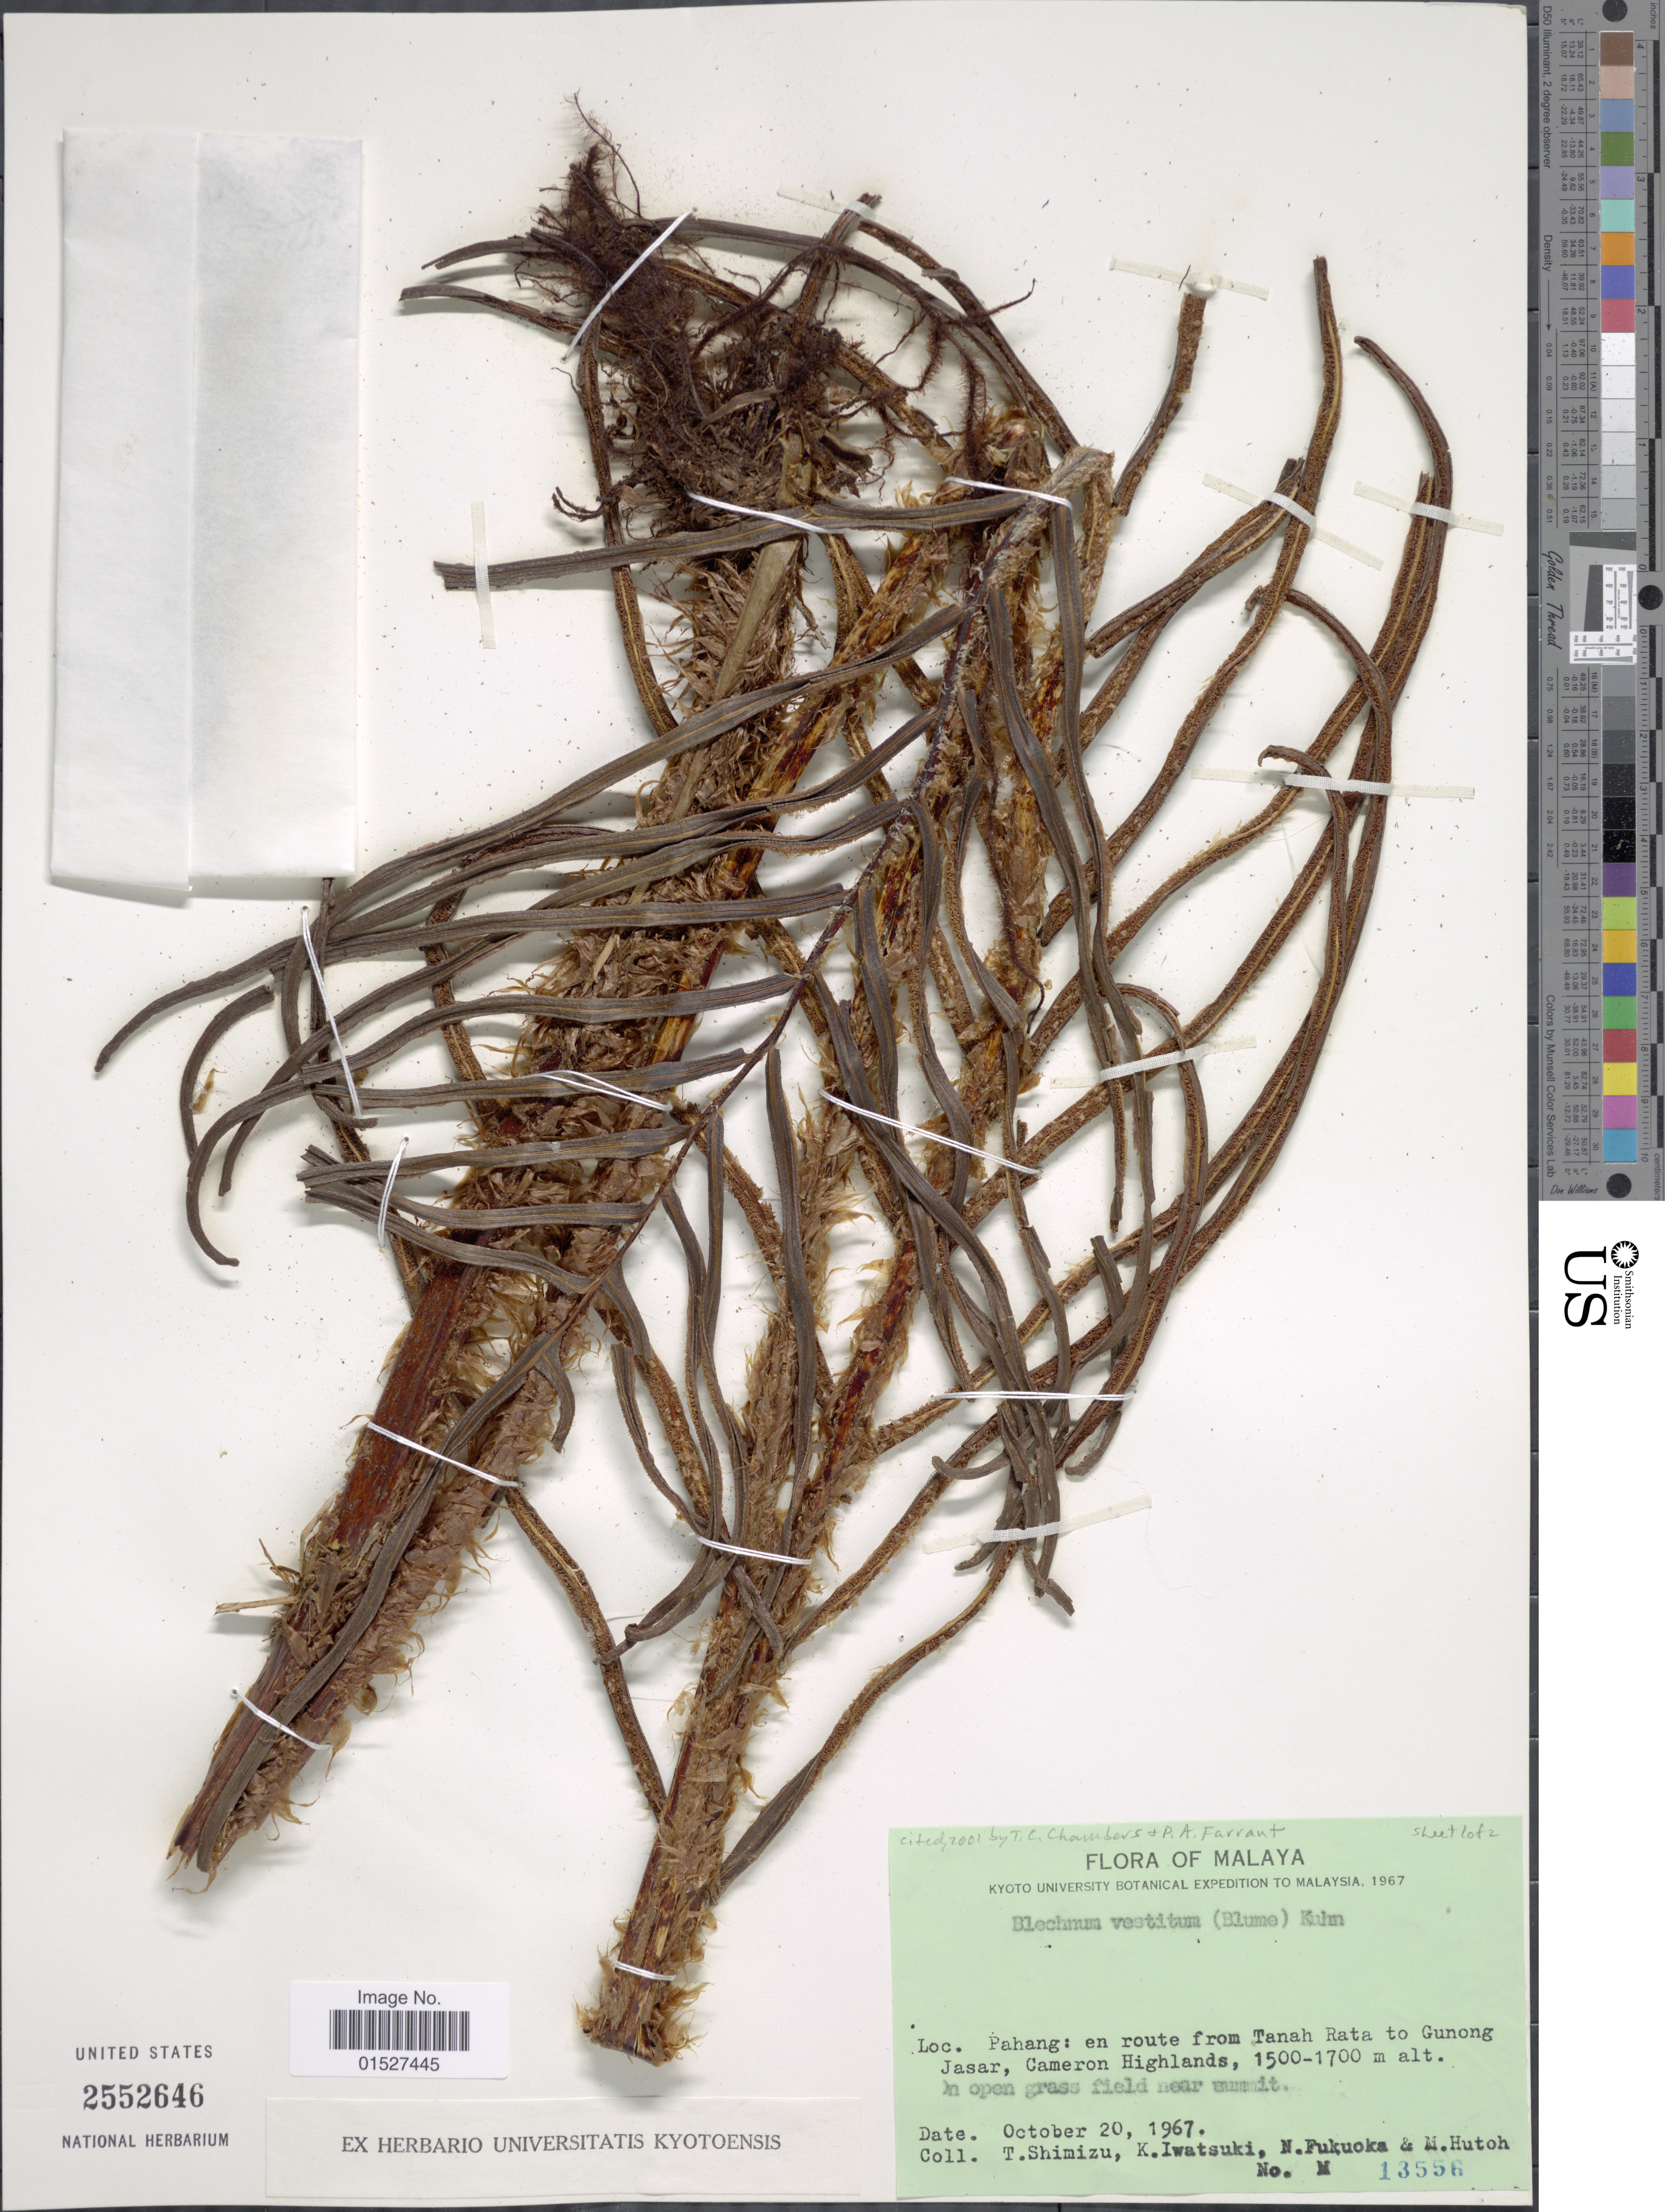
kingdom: Plantae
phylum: Tracheophyta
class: Polypodiopsida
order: Polypodiales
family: Blechnaceae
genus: Blechnum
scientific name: Blechnum vestitum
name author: (Blume) Kuhn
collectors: T. Shimizu, K. Iwatsuki, N. Fukuoka & M. Hutoh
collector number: M13556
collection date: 1967-10-20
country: Malaysia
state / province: Pahang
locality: Malaya. En route from Tanah Rata to Gunong Jasar, Cameron Highlands.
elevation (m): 1500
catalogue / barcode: US 2552646